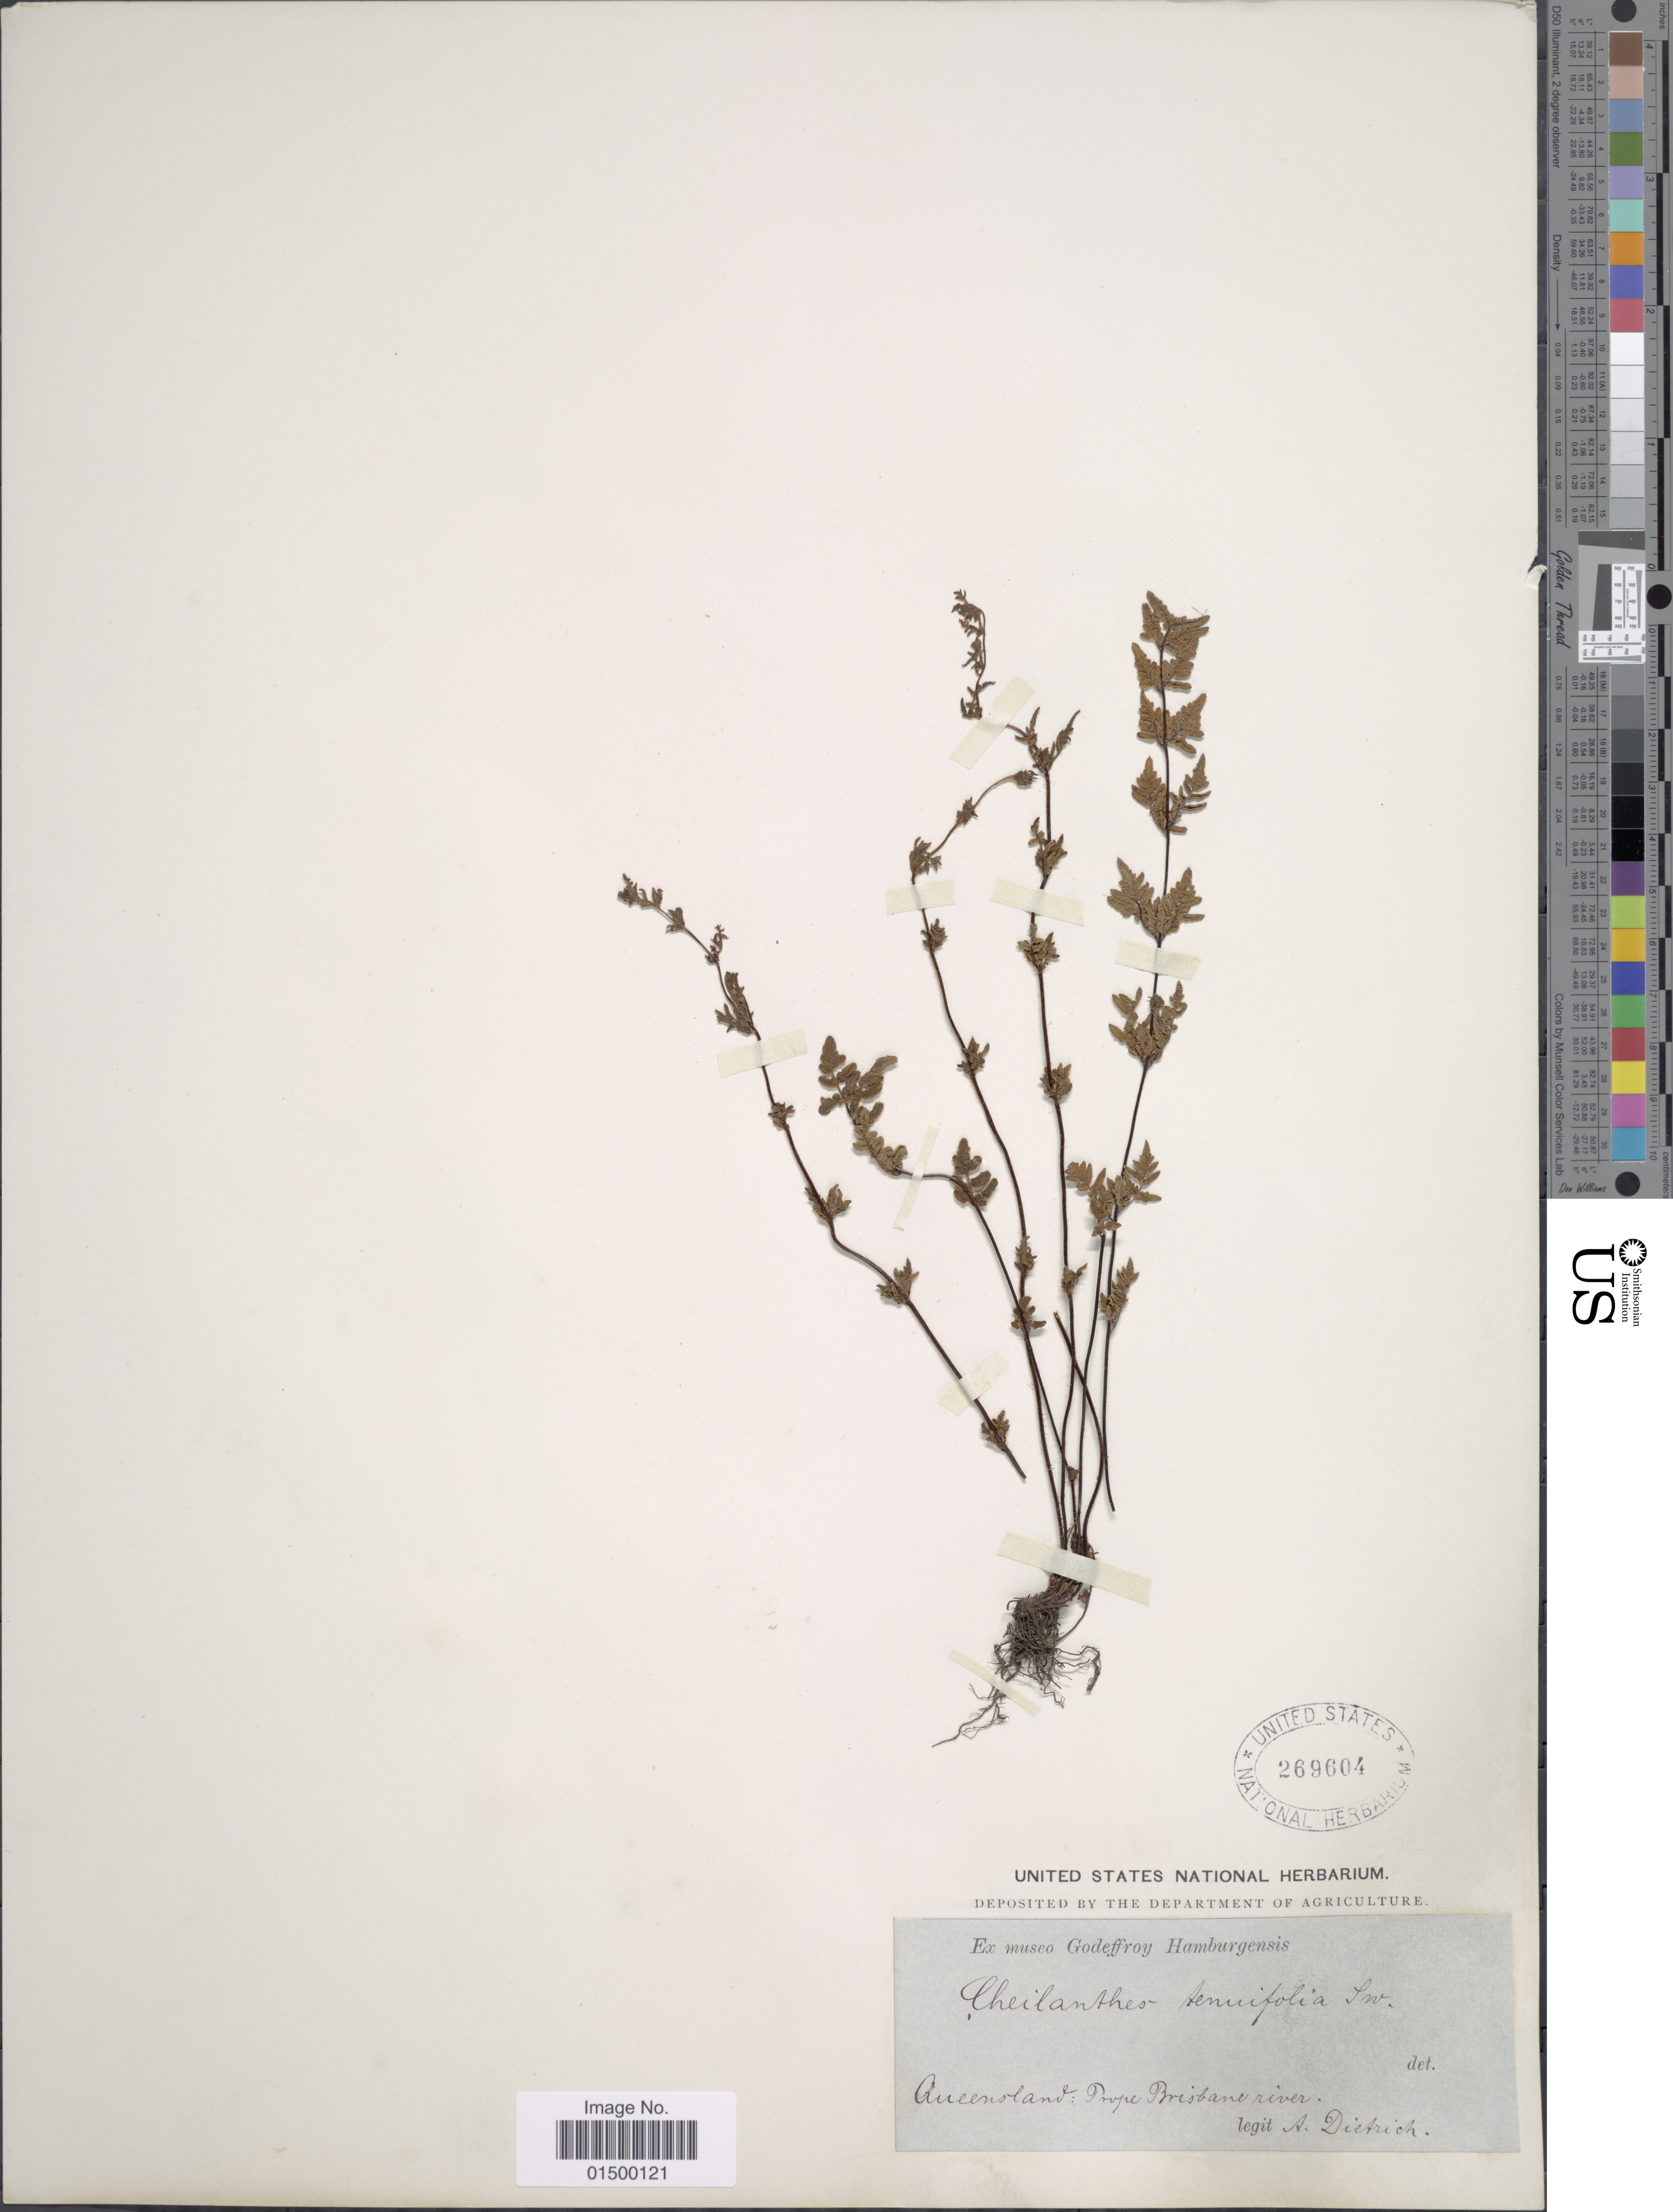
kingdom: Plantae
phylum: Tracheophyta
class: Polypodiopsida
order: Polypodiales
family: Pteridaceae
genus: Cheilanthes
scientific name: Cheilanthes nudiuscula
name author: (R. Br.) T. Moore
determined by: Sosa, Karla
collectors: A. Dietrich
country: Australia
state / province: Queensland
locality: Queensland: Prope Brisbane river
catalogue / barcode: US 269604